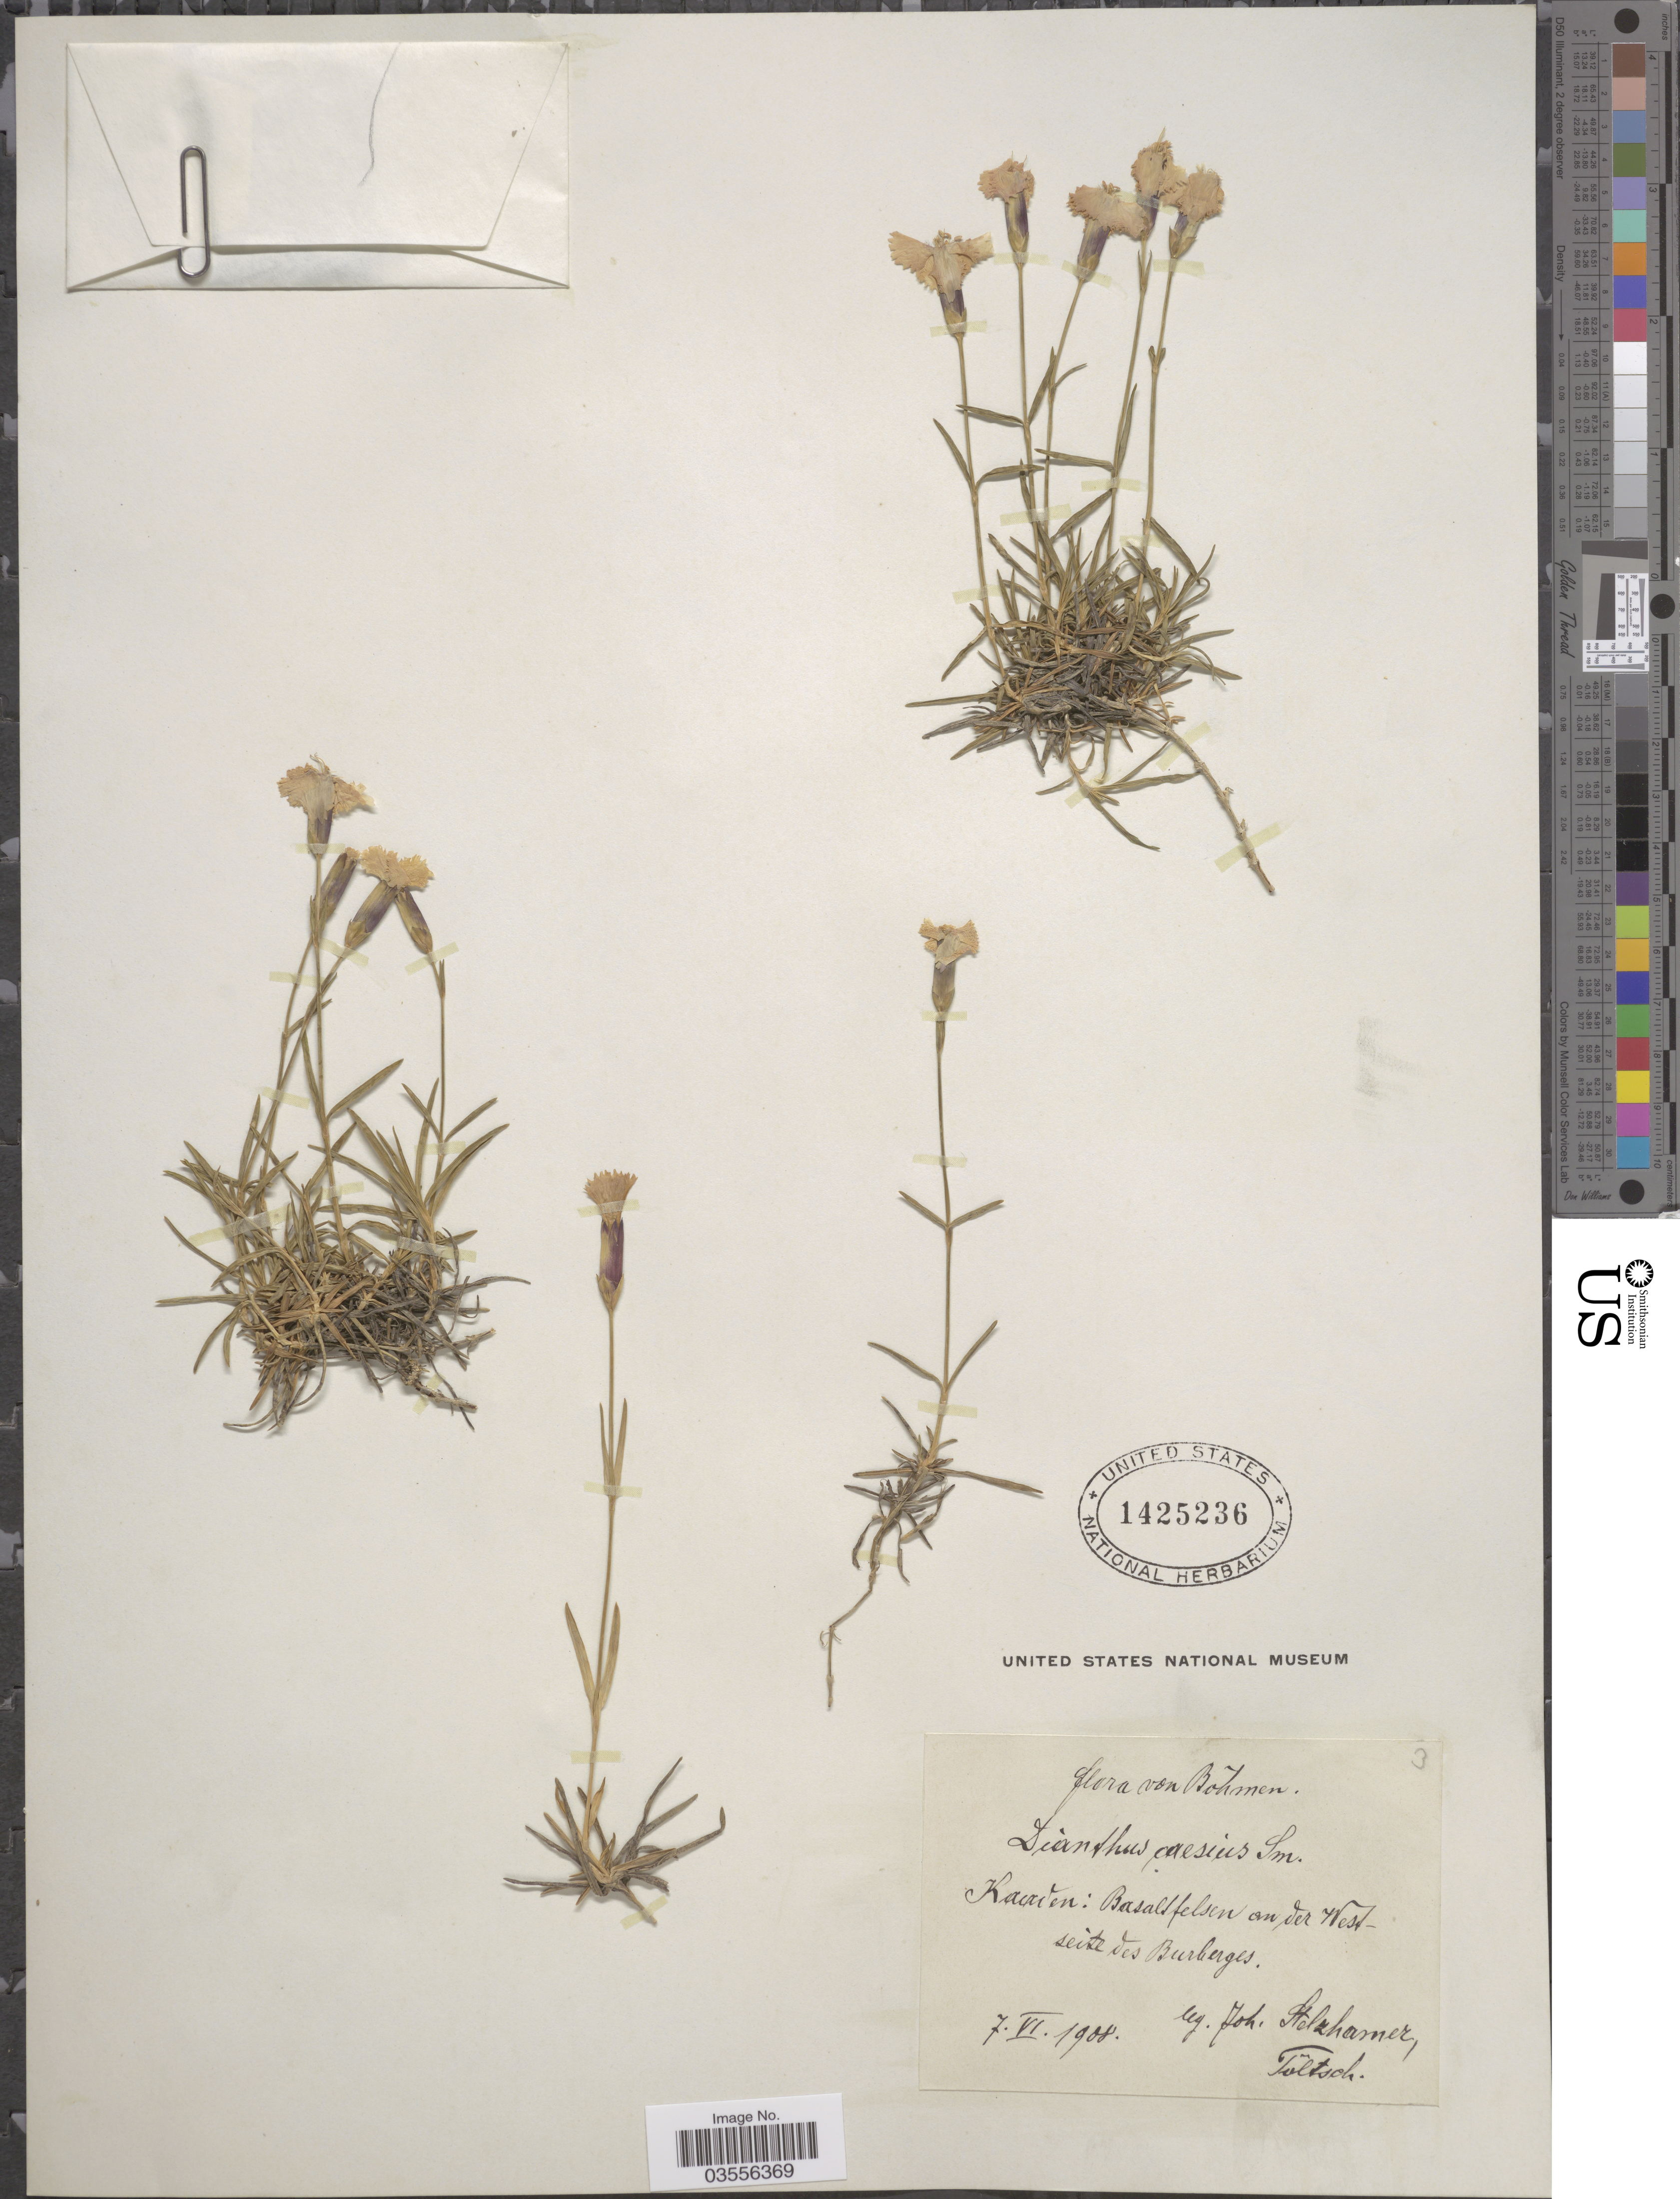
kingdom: Plantae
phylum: Tracheophyta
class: Magnoliopsida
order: Caryophyllales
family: Caryophyllaceae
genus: Dianthus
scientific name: Dianthus caesius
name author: Sm.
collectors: J. Stelzhamer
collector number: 3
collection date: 1908-06-07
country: Czechia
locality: Bóhmen. Kaaden: Basaltfelsen an der Westseite des Burberges.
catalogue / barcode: US 1425236